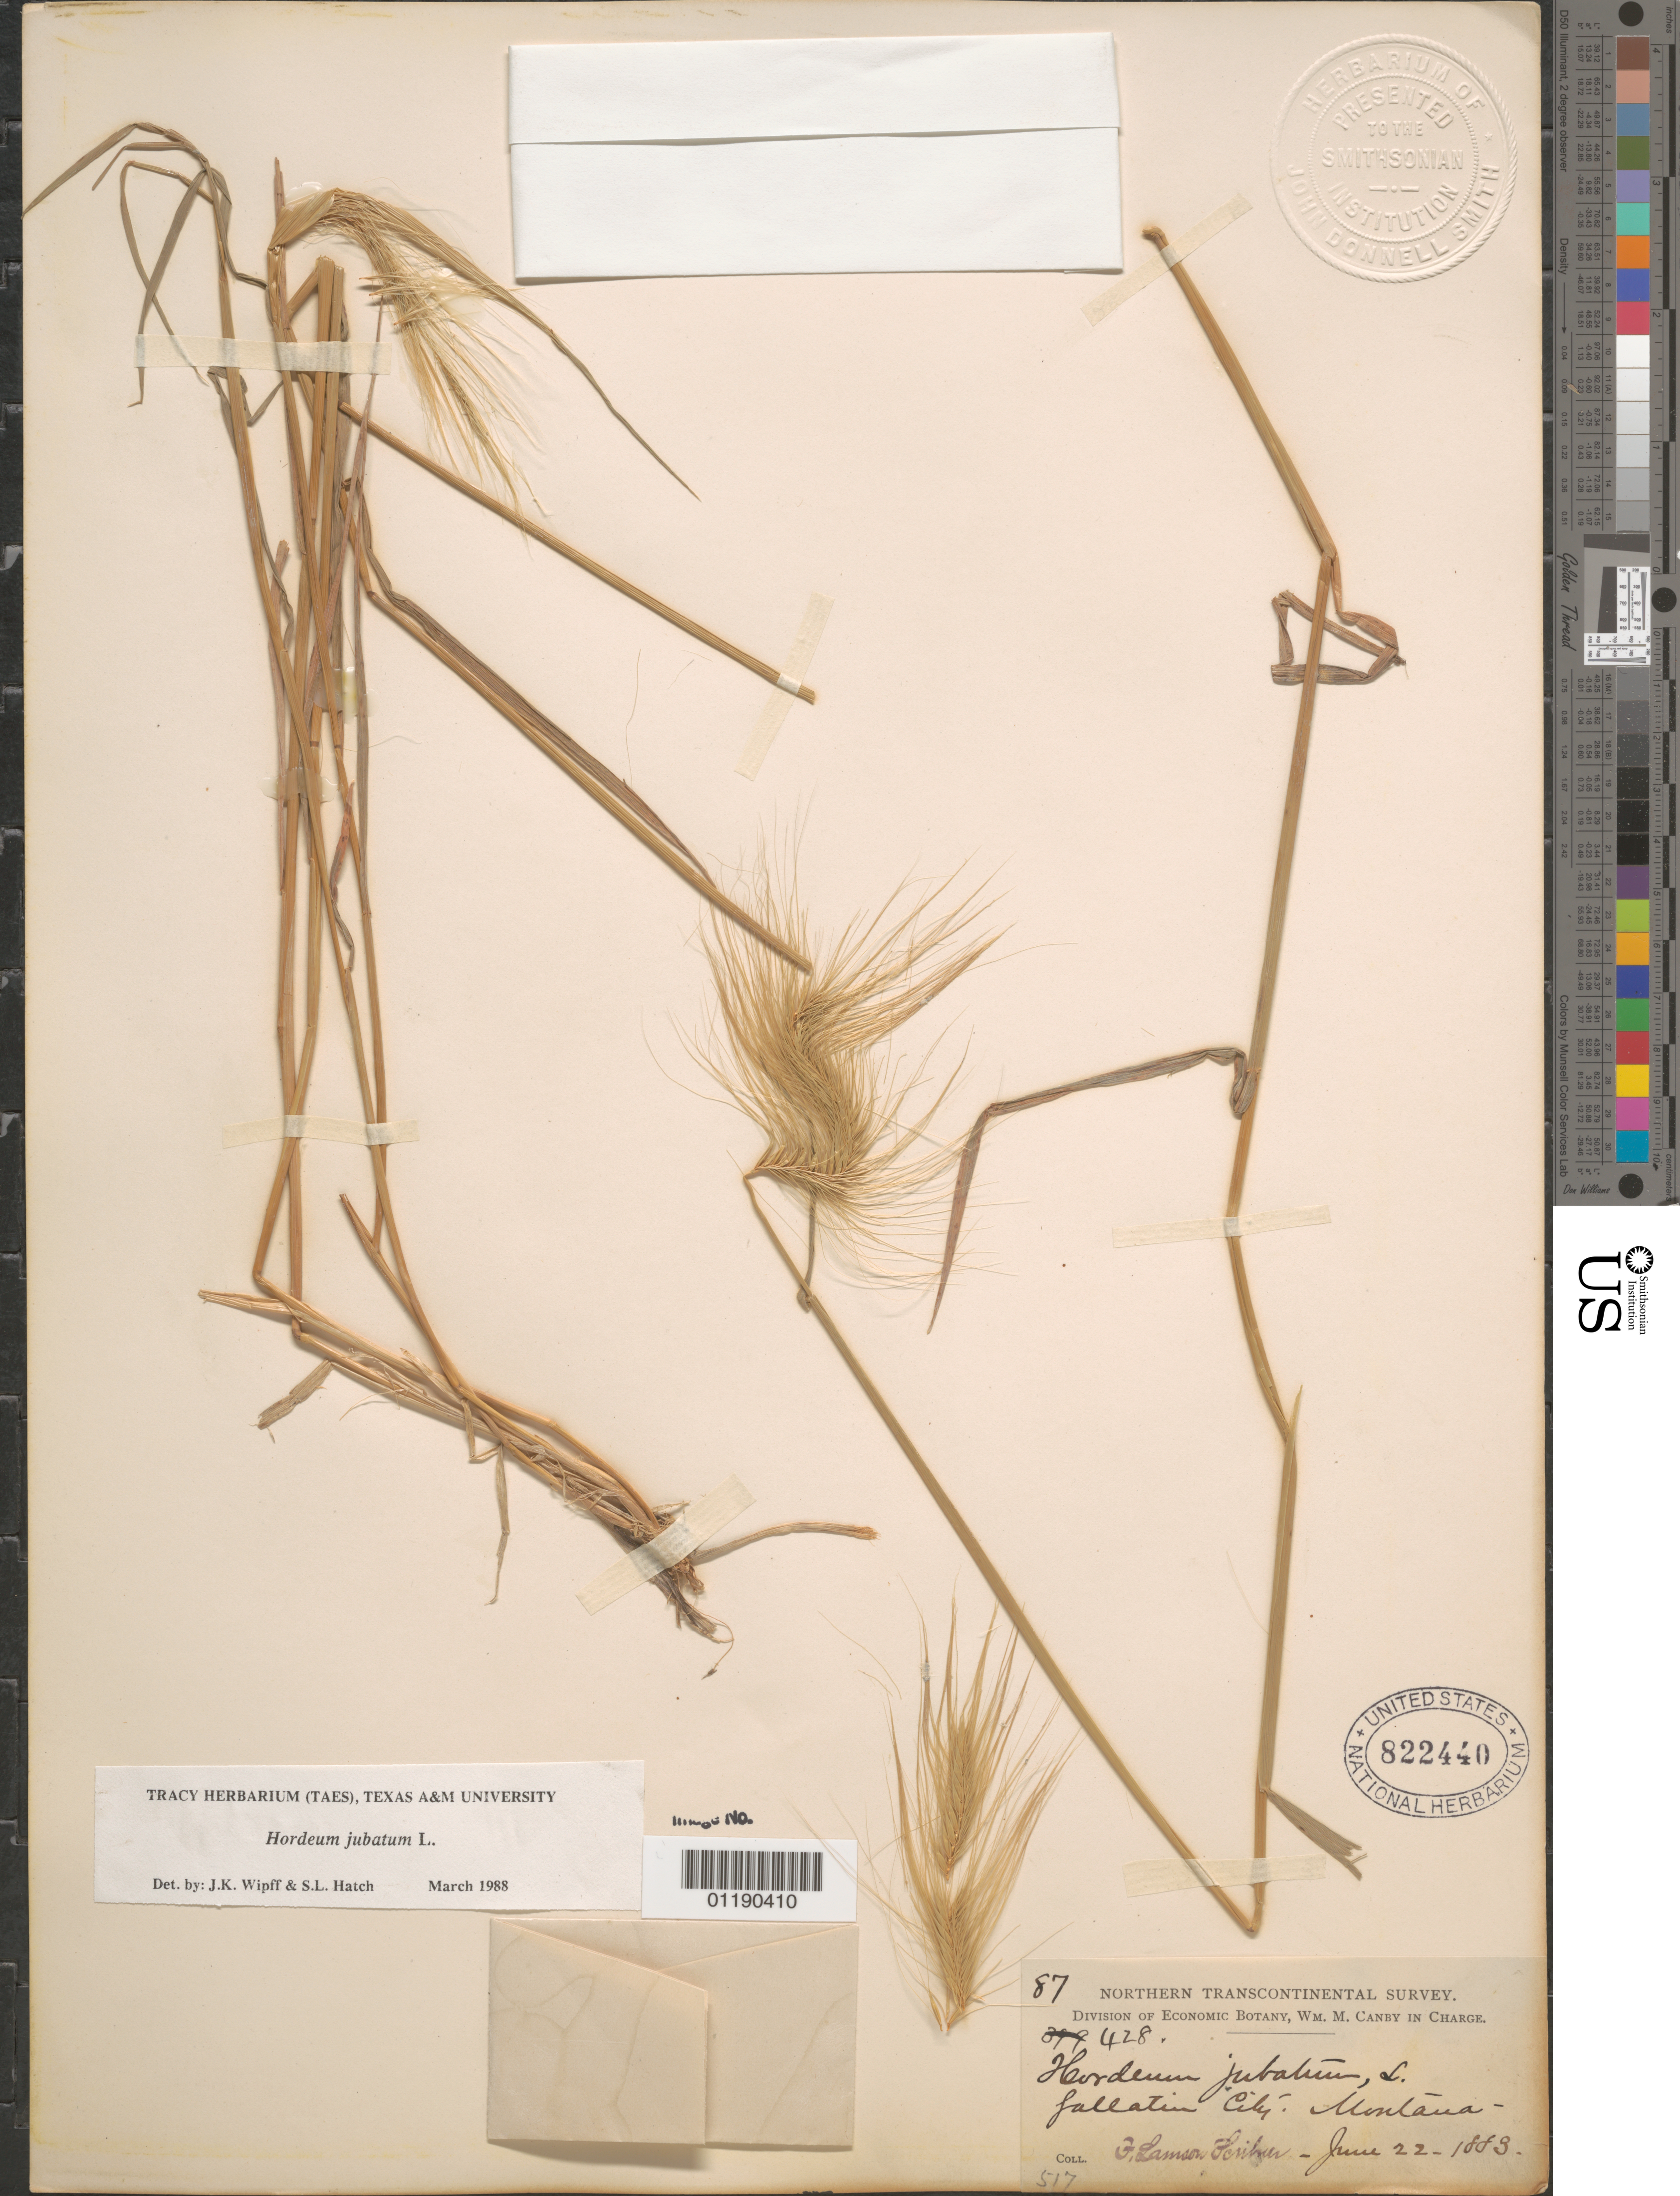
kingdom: Plantae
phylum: Tracheophyta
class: Liliopsida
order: Poales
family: Poaceae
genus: Hordeum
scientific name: Hordeum jubatum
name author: L.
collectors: F. L. Scribner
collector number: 428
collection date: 1883-06-22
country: United States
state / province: Montana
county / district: Gallatin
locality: Near Gallatin City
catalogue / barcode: US 822440